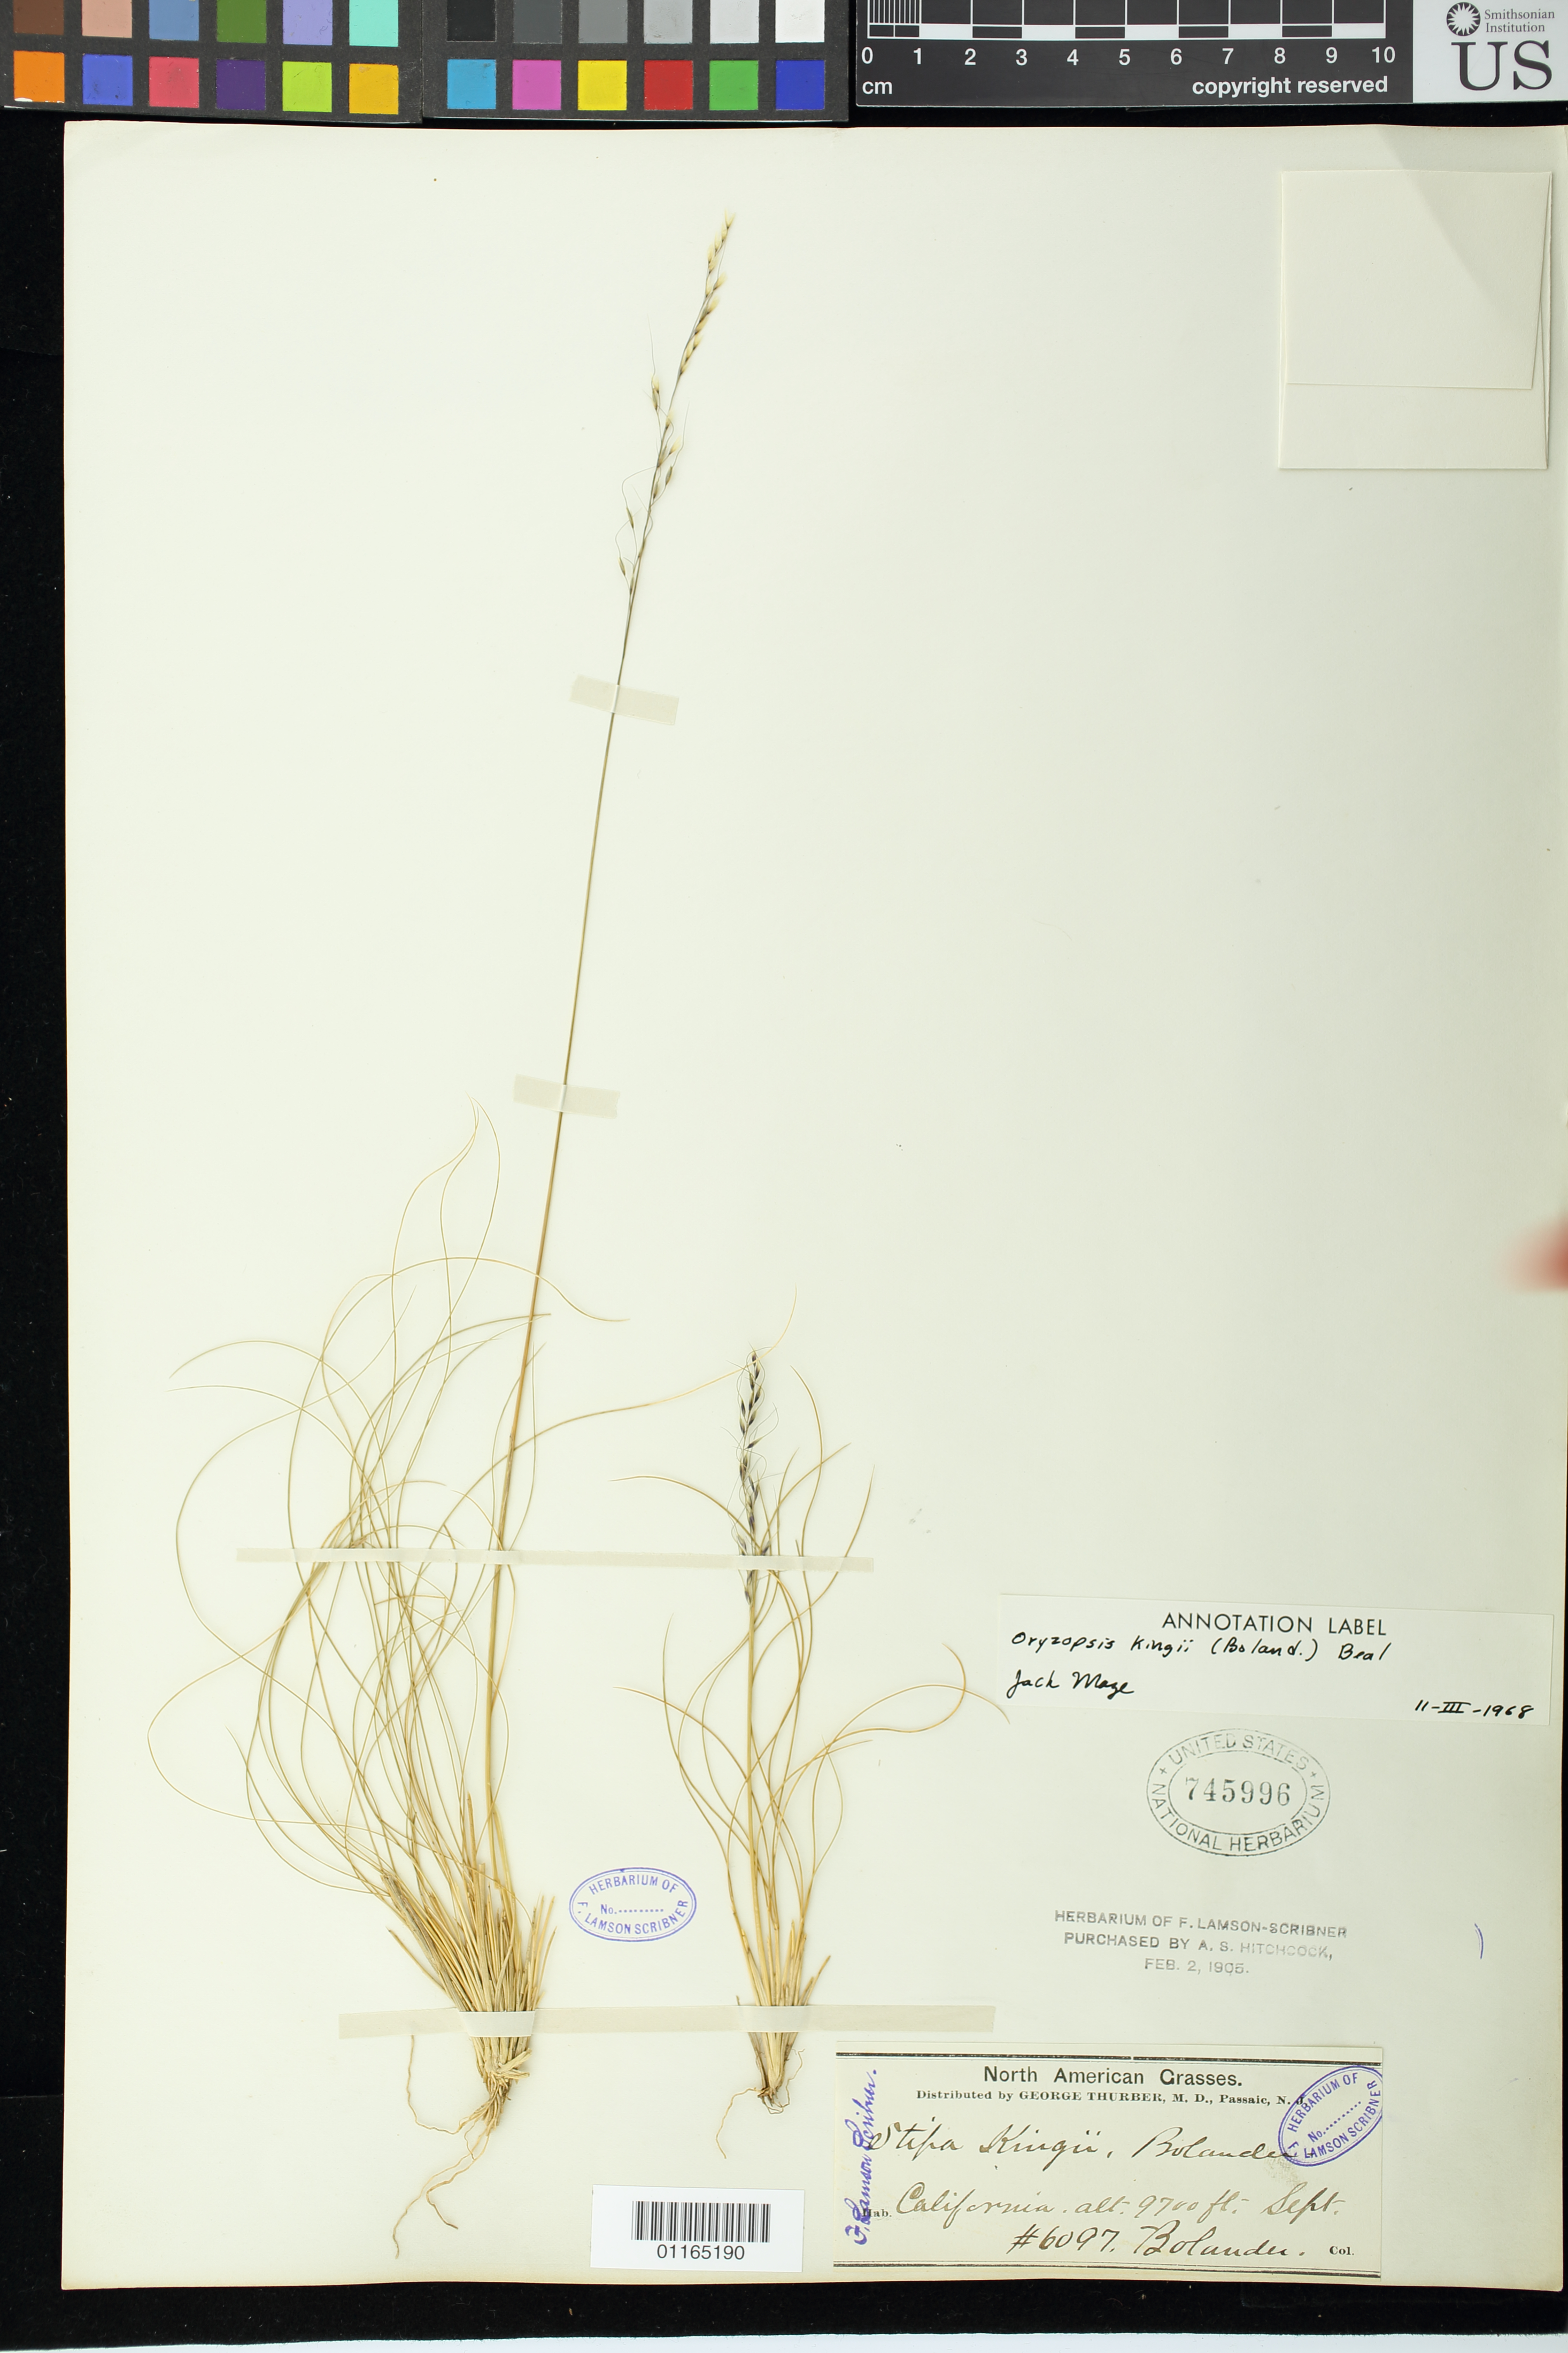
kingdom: Plantae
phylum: Tracheophyta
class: Liliopsida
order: Poales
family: Poaceae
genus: Stipa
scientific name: Stipa kingii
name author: Bol.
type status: Type Collection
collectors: H. Bolander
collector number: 6097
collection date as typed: Sept.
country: United States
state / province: California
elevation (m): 2957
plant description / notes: distributed by Thurber, ex herb Scribner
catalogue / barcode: US 745996